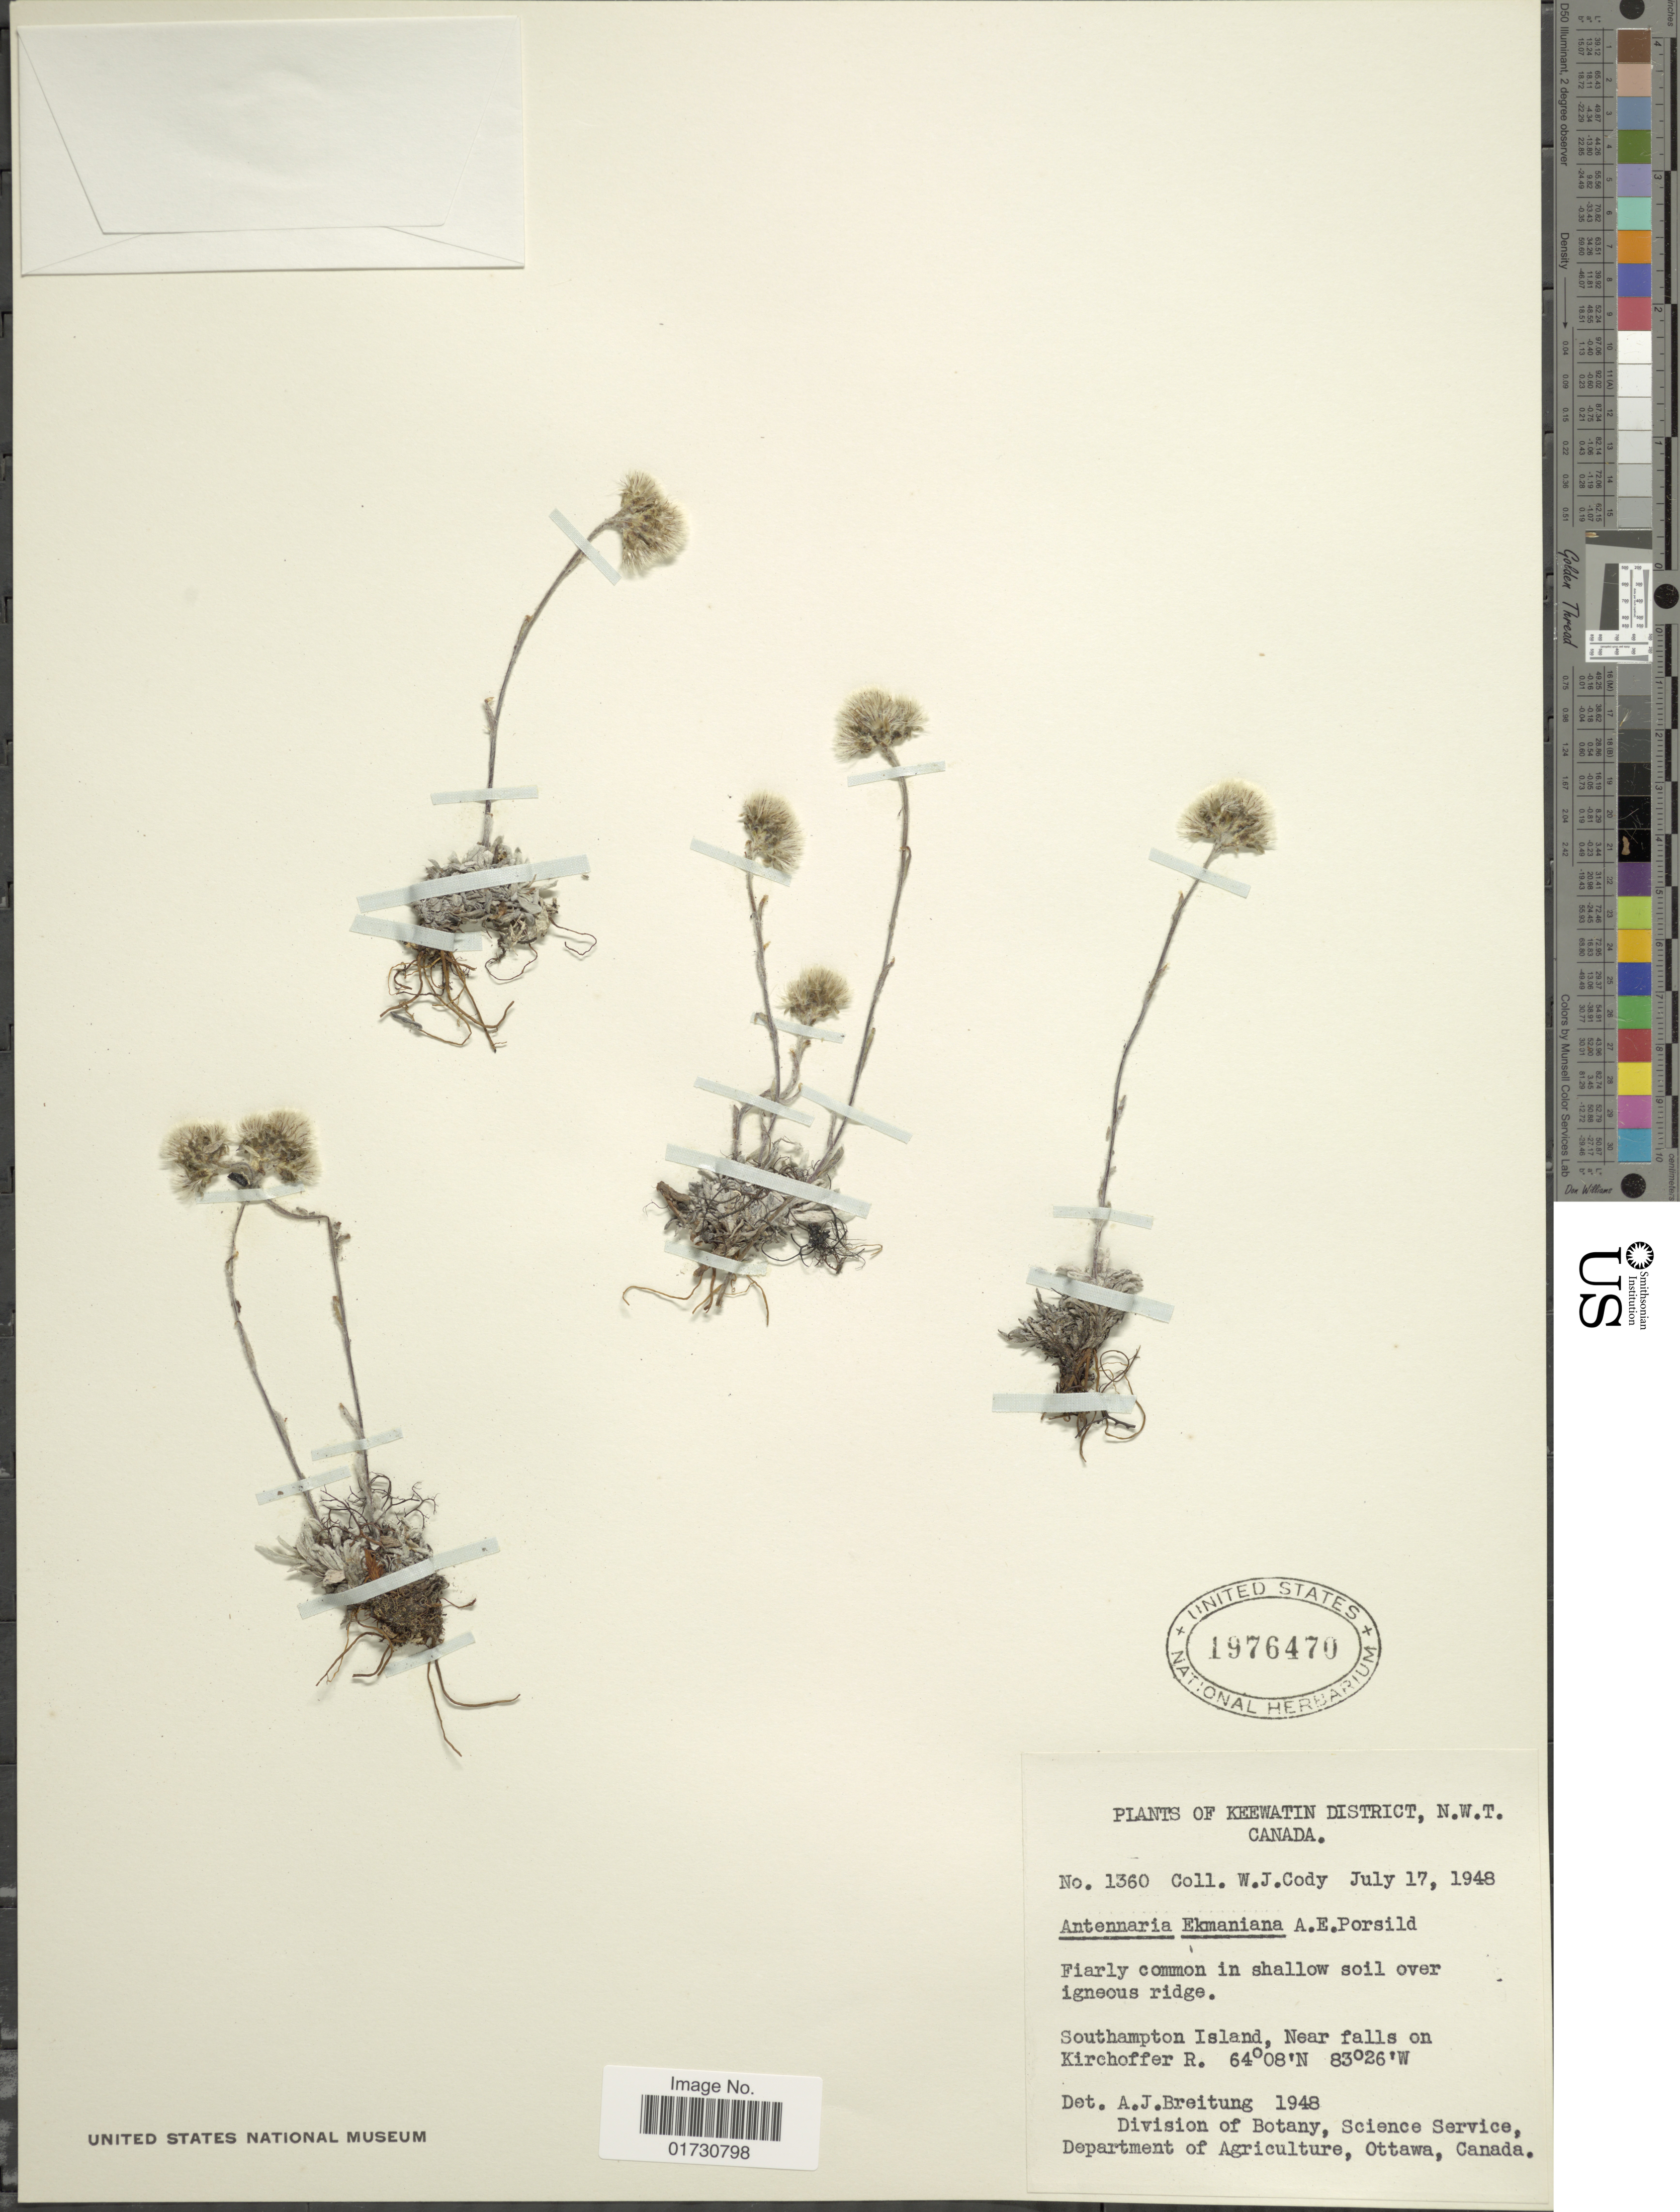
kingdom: Plantae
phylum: Tracheophyta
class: Magnoliopsida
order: Asterales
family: Asteraceae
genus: Antennaria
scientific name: Antennaria ekmaniana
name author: A.E. Porsild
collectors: W. Cody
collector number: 1360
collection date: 1948-07-17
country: Canada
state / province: Northwest Territories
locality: Keewatin District, N. W. T., Canada, Southampton Island, Near falls on Kirchoffer R.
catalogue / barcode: US 1976470